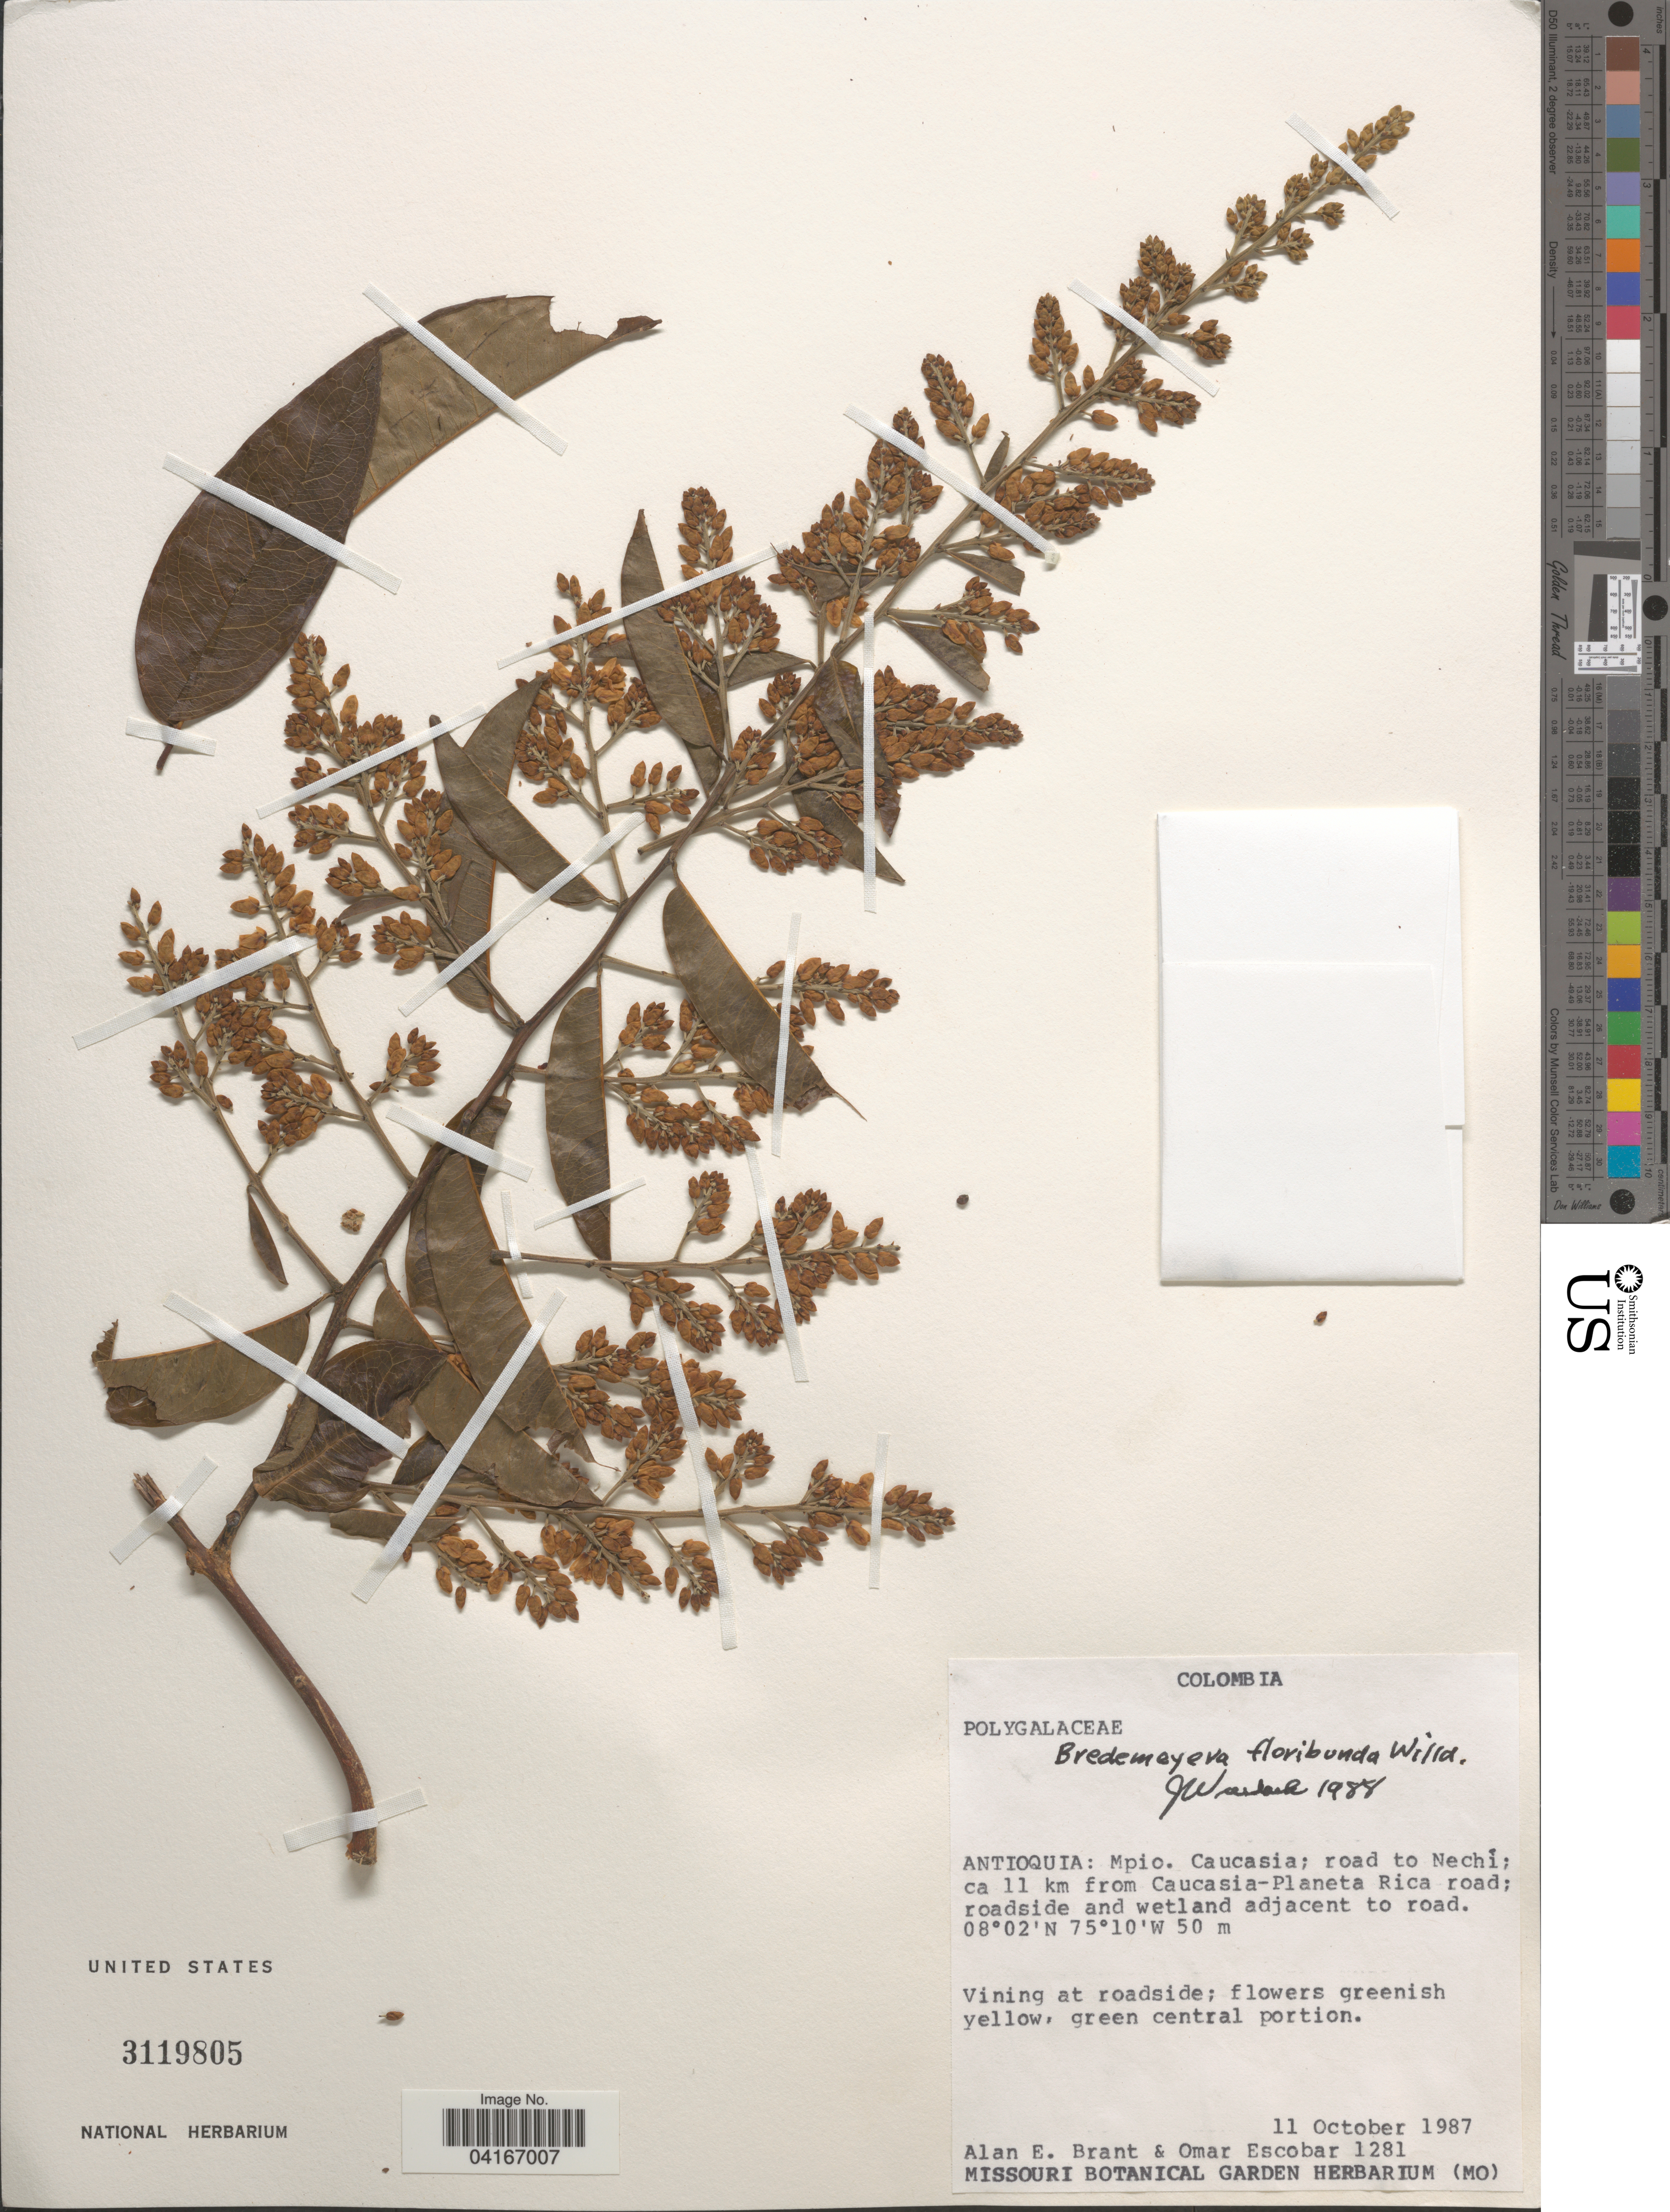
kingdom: Plantae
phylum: Tracheophyta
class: Magnoliopsida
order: Fabales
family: Polygalaceae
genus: Bredemeyera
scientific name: Bredemeyera floribunda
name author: Willd.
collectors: A. Brant & O. D. Escobar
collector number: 1281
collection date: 1987-10-11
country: Colombia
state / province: Antioquia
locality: Mpio. Caucasia; road to Nechí; ca 11 km from Caucasia-Planeta Rica road.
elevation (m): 50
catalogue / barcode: US 3119805